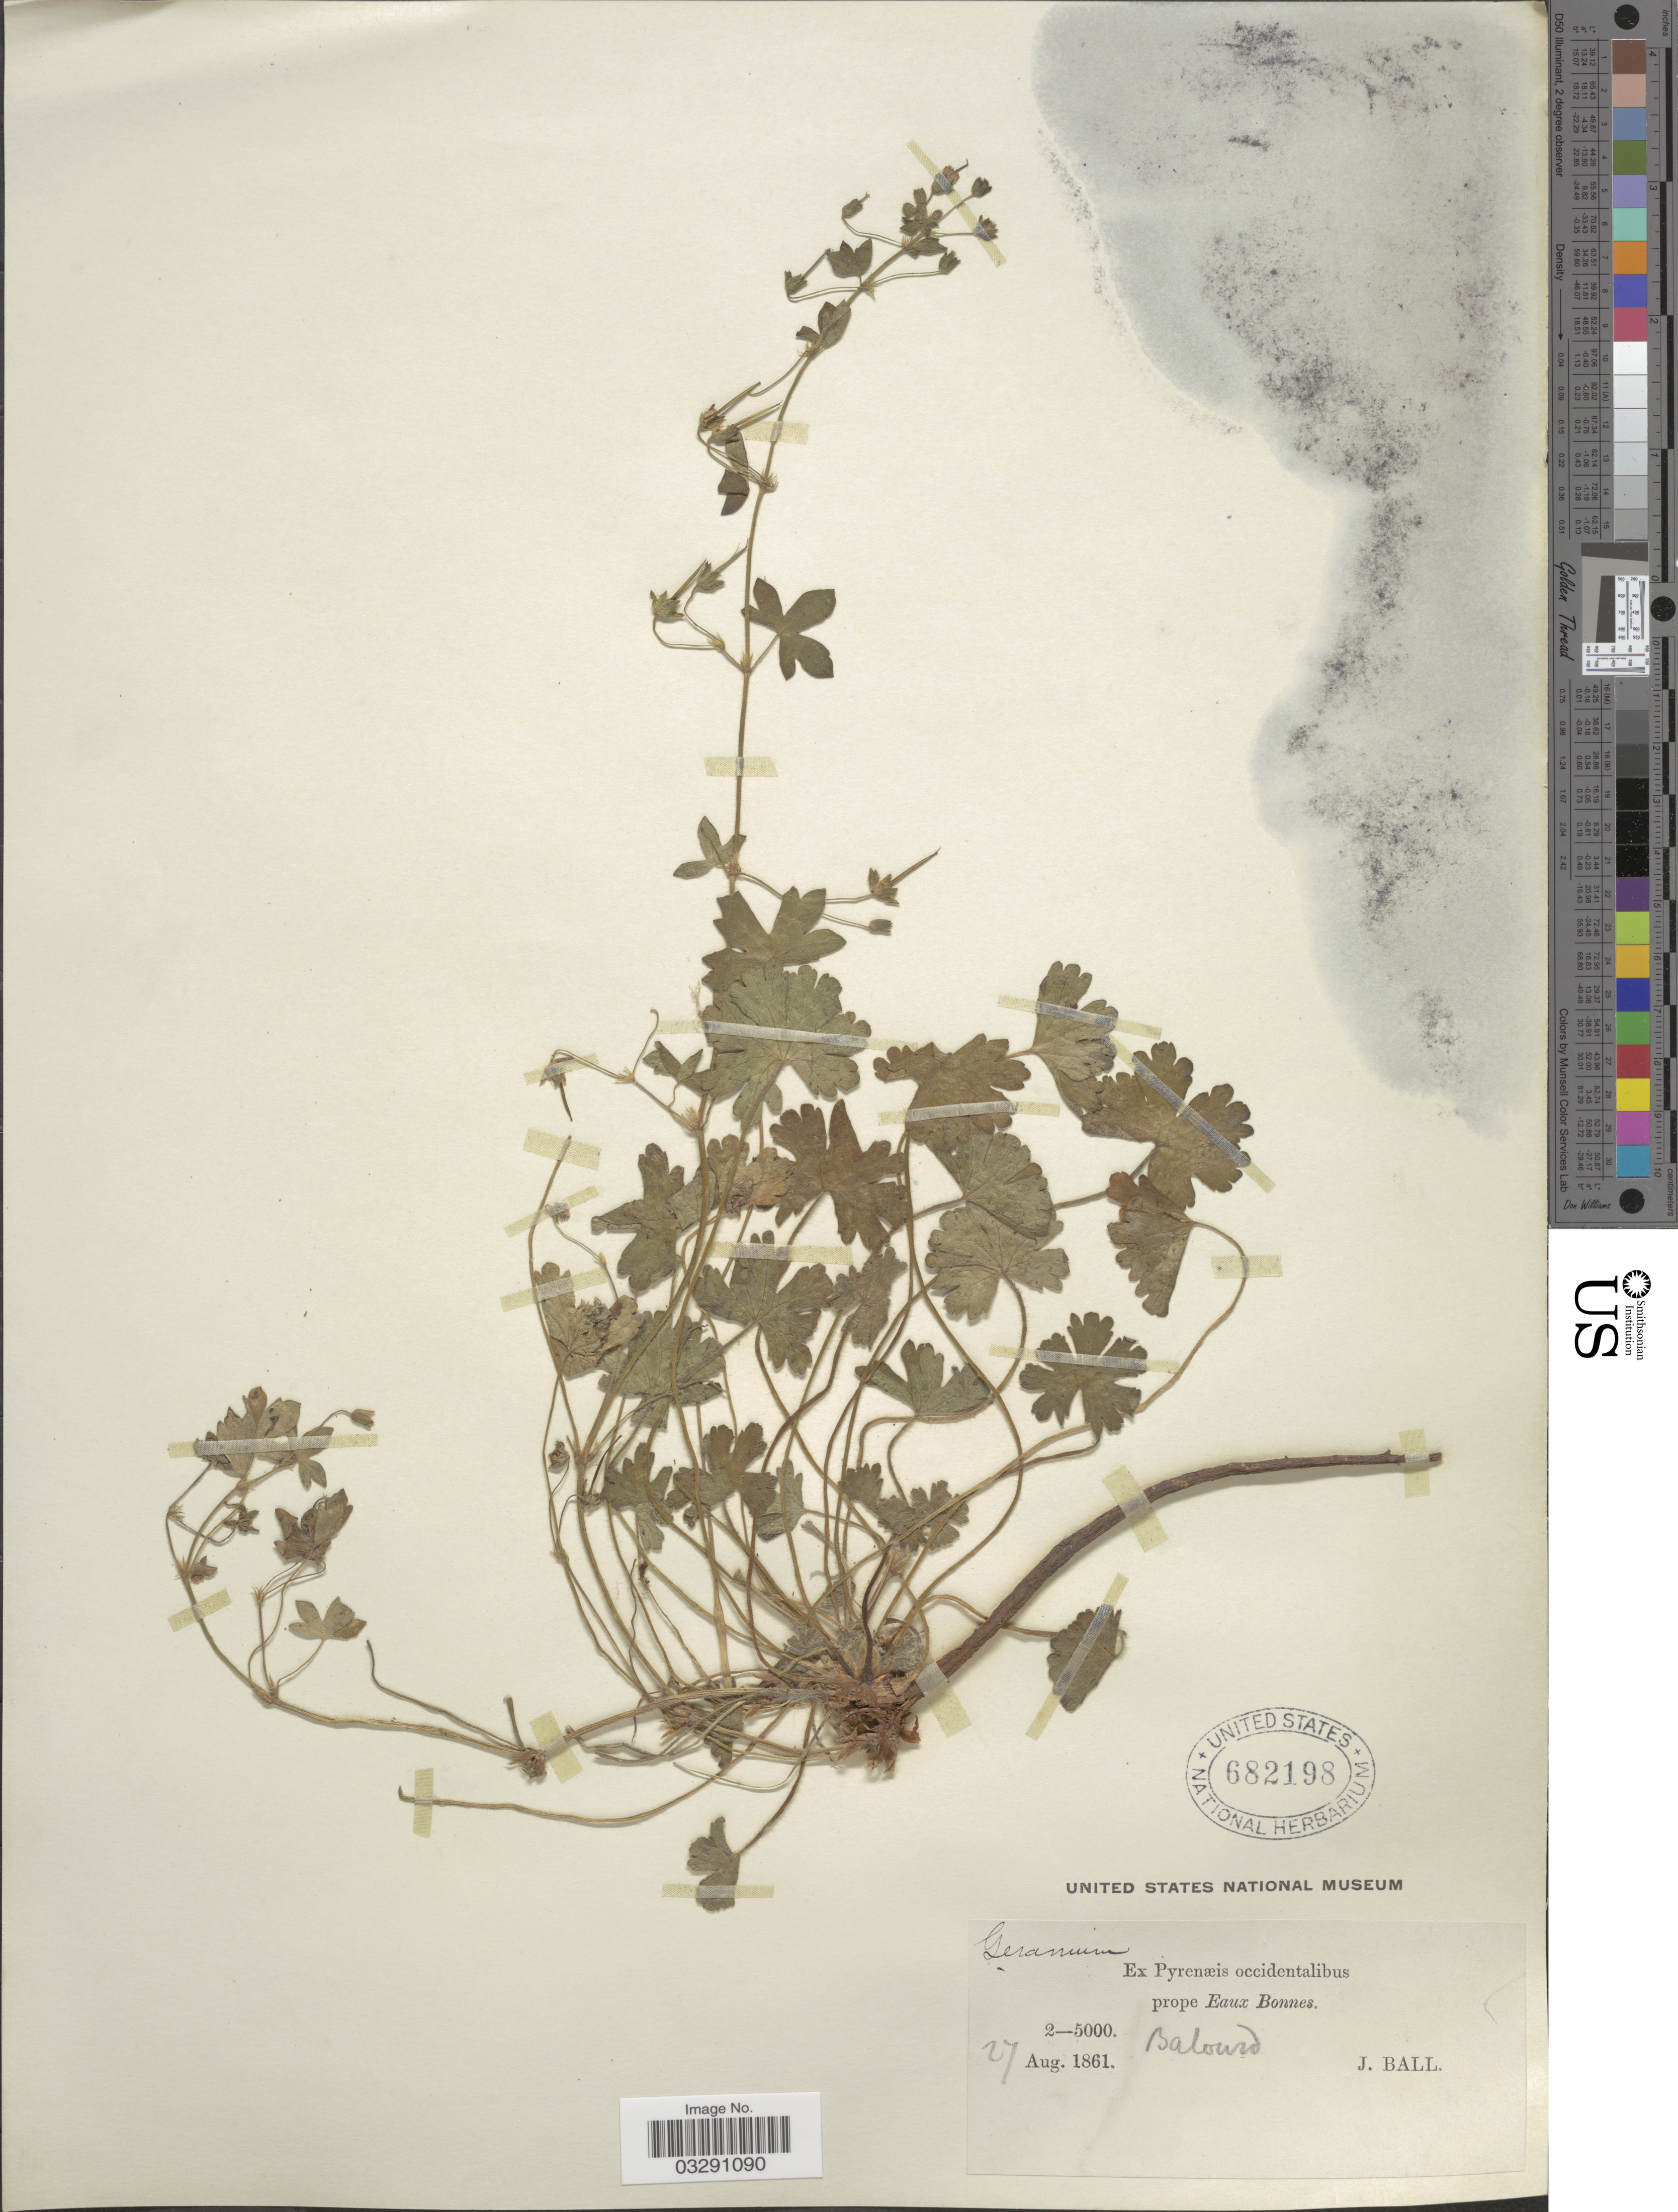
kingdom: Plantae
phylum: Tracheophyta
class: Magnoliopsida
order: Geraniales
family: Geraniaceae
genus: Geranium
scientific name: Geranium sp.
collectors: J. Ball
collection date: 1861-08-27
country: France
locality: Ex Pyrenæis occidentalibus prope Eaux Bonnes. Balourd.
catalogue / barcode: US 682198